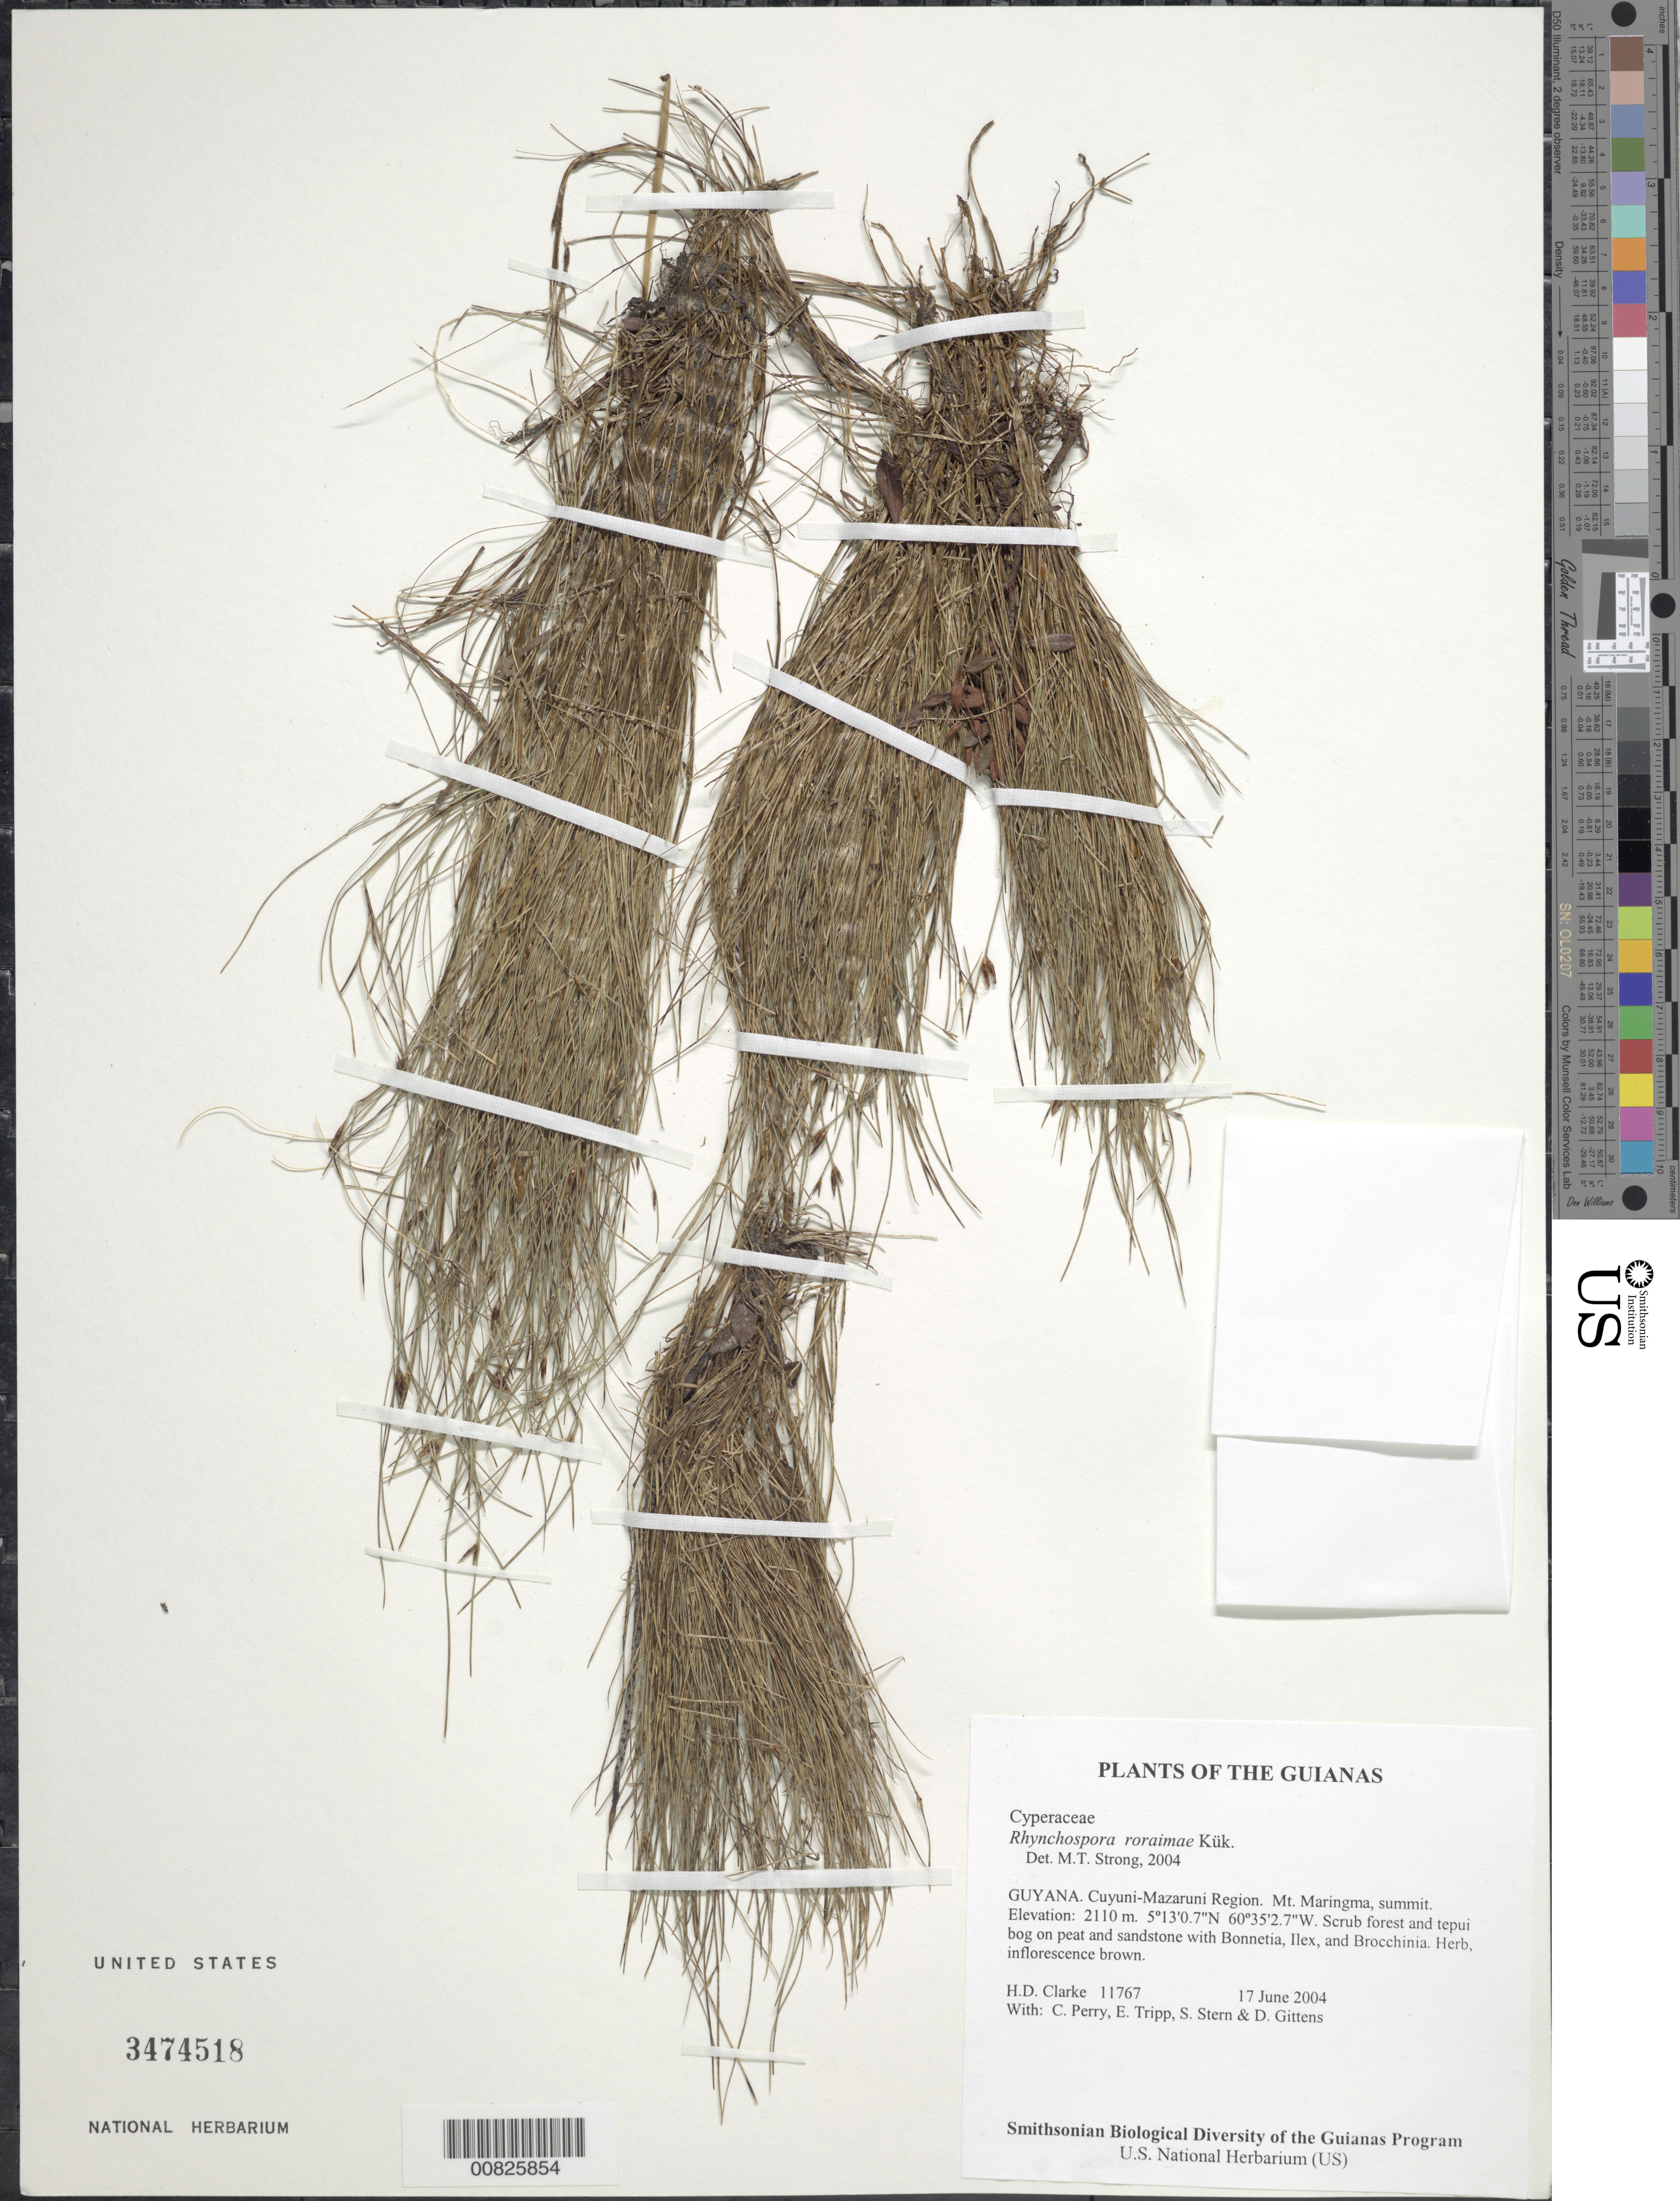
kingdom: Plantae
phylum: Tracheophyta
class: Liliopsida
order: Poales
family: Cyperaceae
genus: Rhynchospora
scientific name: Rhynchospora roraimae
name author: Kük.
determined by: Strong, M. T., (US), Smithsonian Institution - National Museum of Natural History (UNITED STATES)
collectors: H. D. Clarke, C. Perry, E. Tripp, S. R. Stern & D. Gittens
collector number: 11767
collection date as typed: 17 June 2004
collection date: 2004-06-17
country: Guyana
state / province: Cuyuni-Mazaruni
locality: Mt. Maringma, summit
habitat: Scrub forest and tepui bog on peat and sandstone with Bonnetia, Ilex, and Brocchinia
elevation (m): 2110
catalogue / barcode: US 3474518